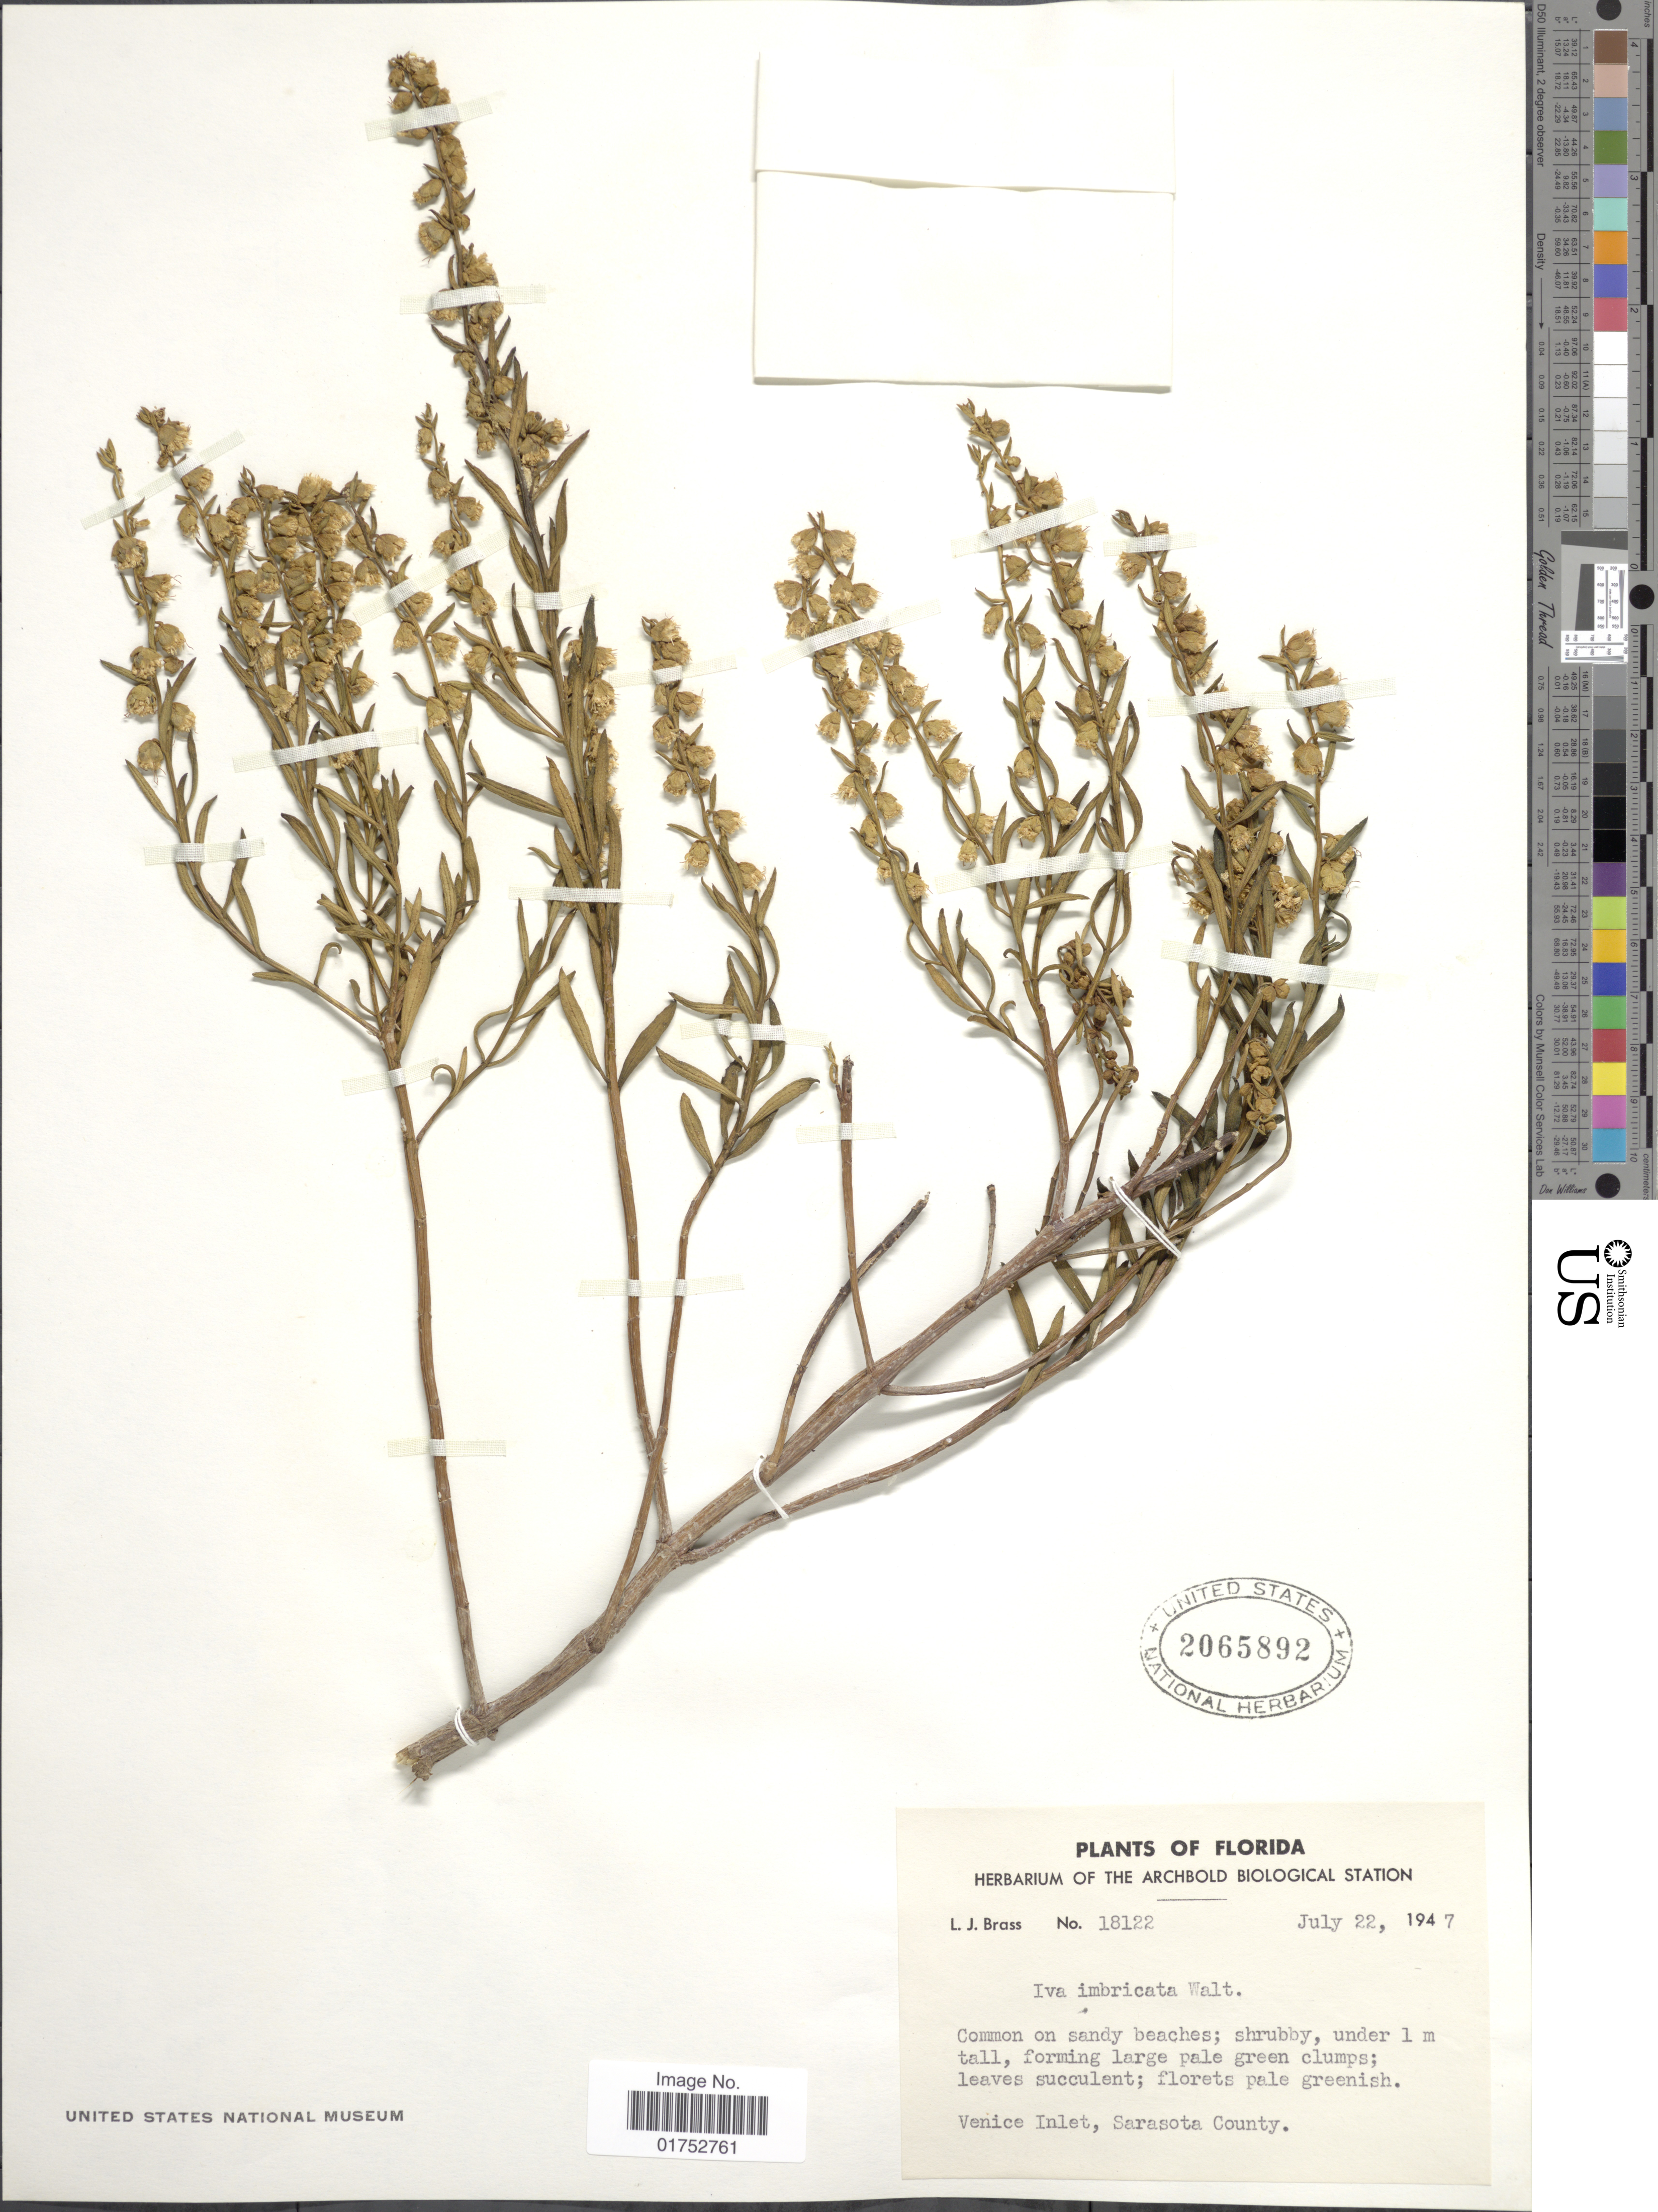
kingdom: Plantae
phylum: Tracheophyta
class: Magnoliopsida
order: Asterales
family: Asteraceae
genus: Iva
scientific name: Iva imbricata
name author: Walter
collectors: L. J. Brass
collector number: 18122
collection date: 1947-07-22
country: United States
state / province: Florida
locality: Venice Inlet, Sarasota County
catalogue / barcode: US 2065892